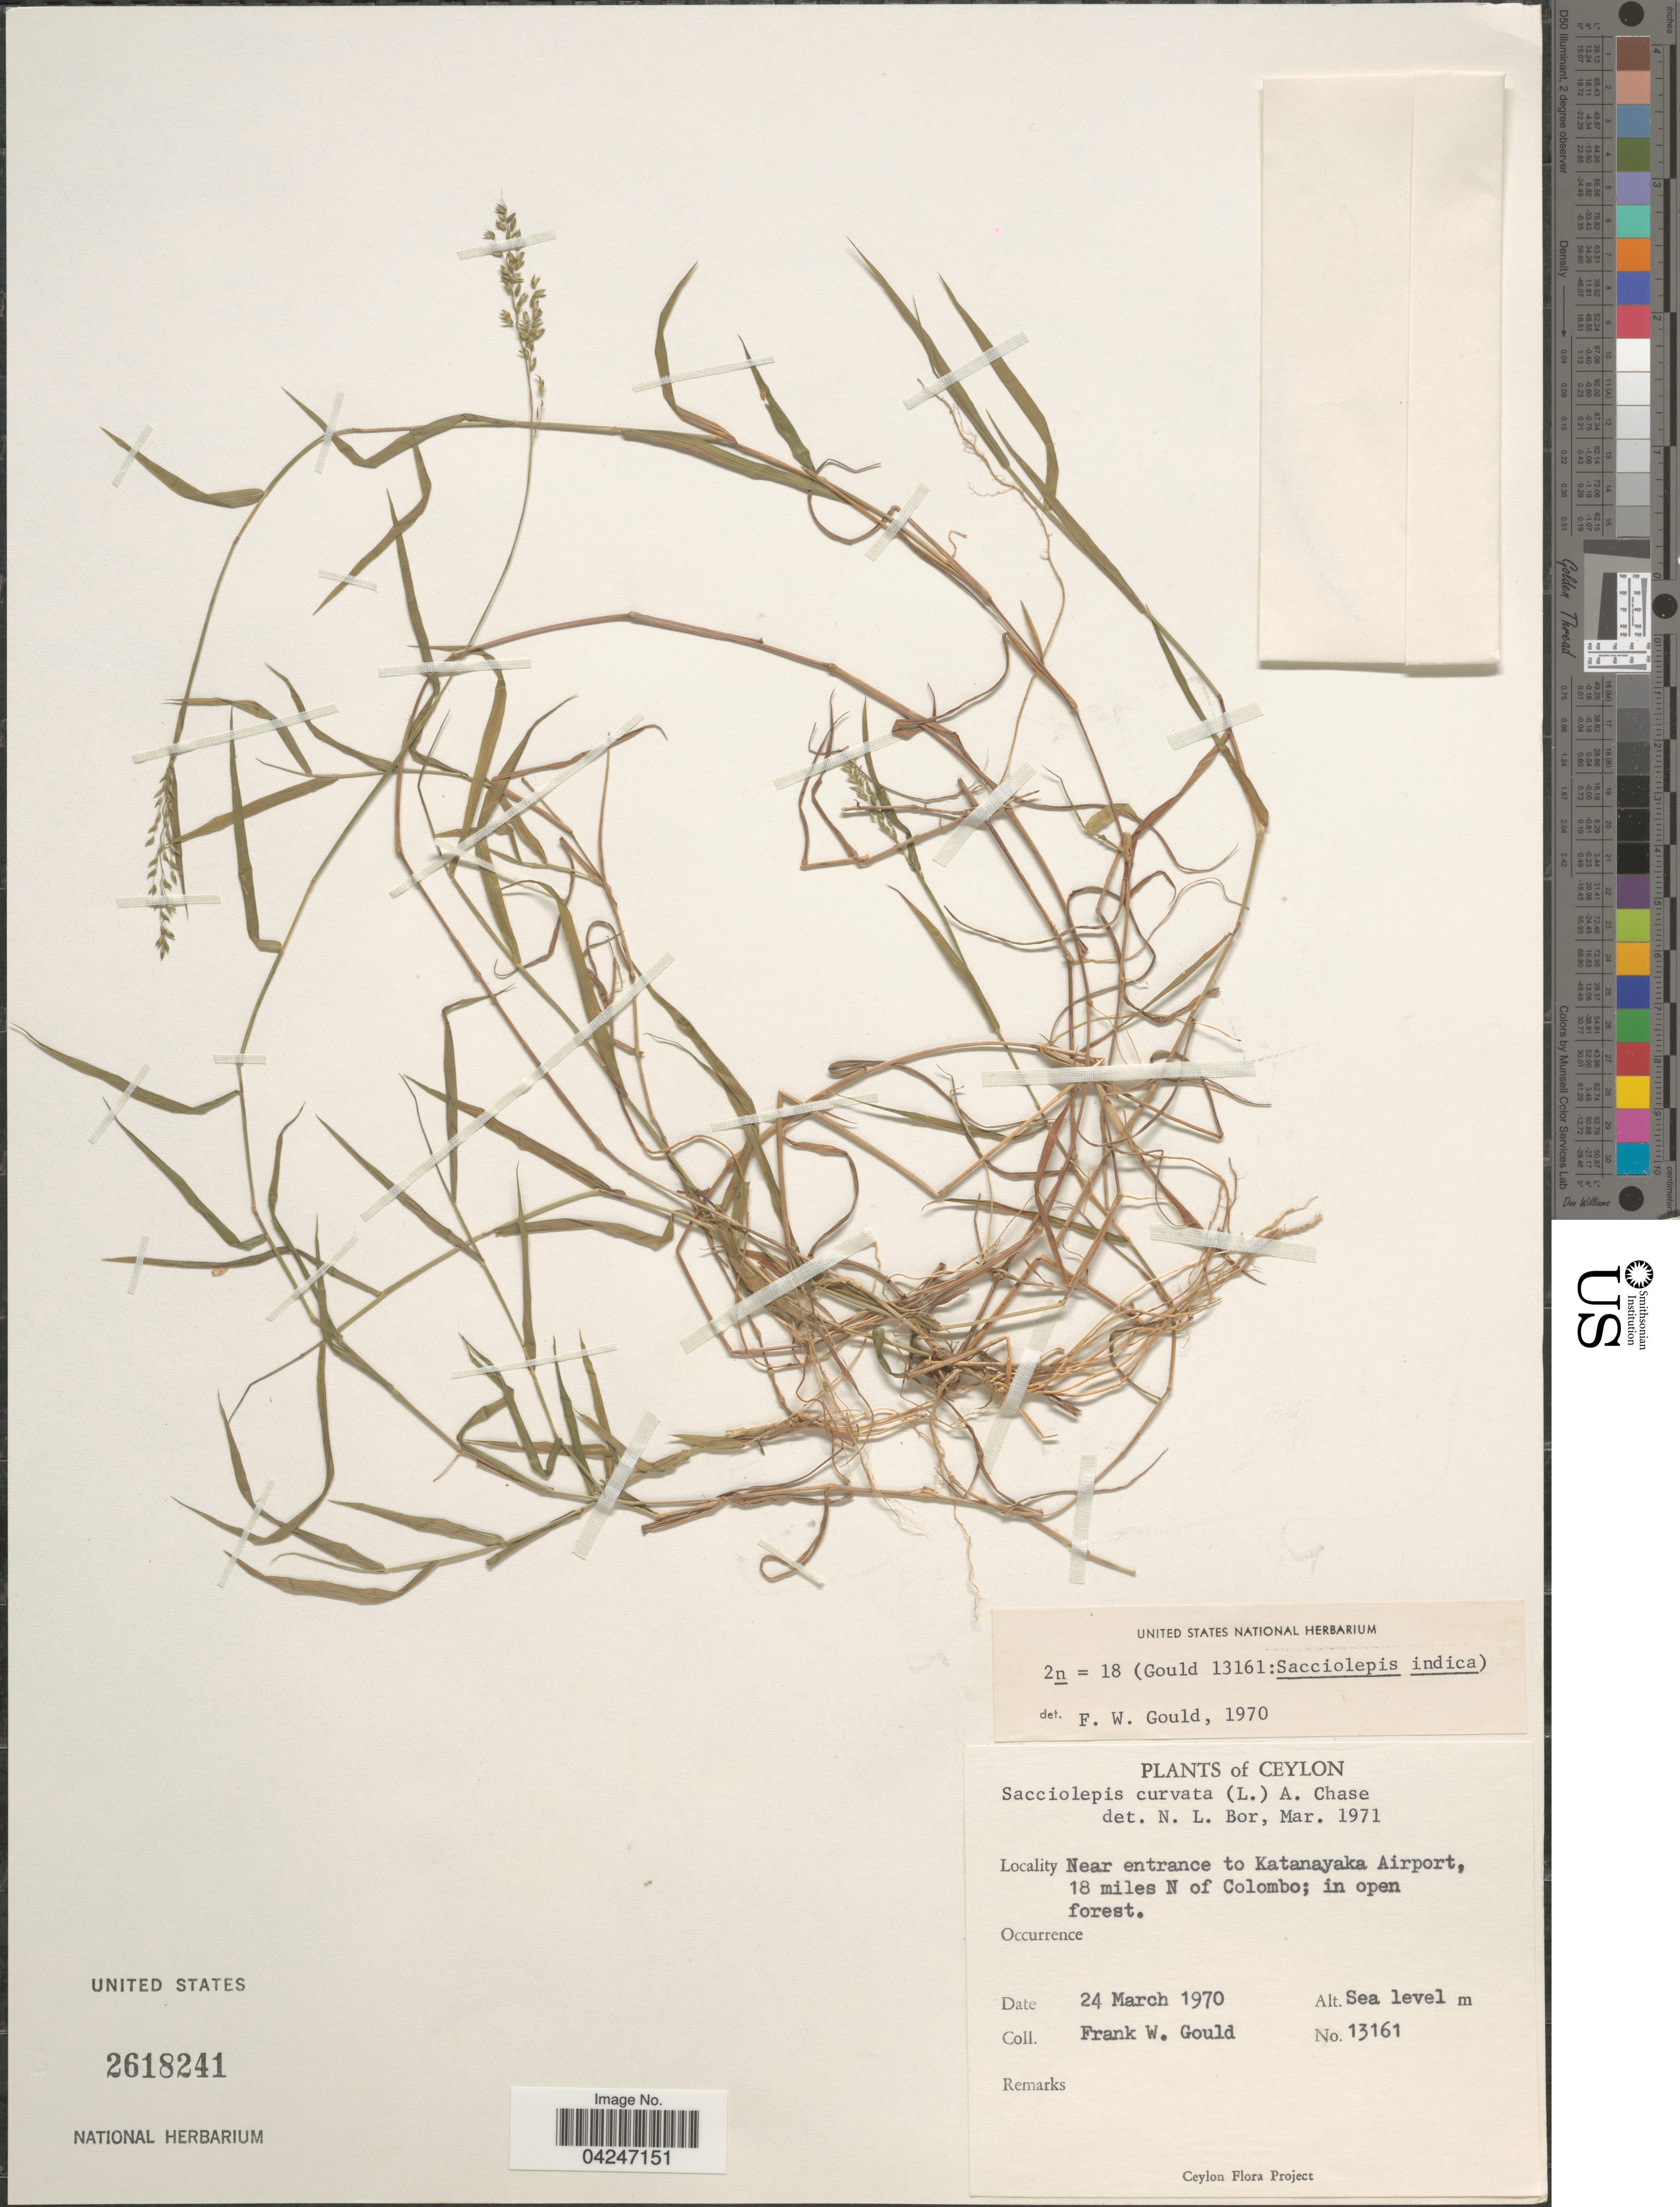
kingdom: Plantae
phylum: Tracheophyta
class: Liliopsida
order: Poales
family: Poaceae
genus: Sacciolepis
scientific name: Sacciolepis curvata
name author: (L.) Chase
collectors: F. W. Gould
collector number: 13161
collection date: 1970-03-24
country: Sri Lanka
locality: Ceylon. Near entrance to Katanayaka Airport, 18 miles N of Colombo; in open forest.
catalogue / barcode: US 2618241